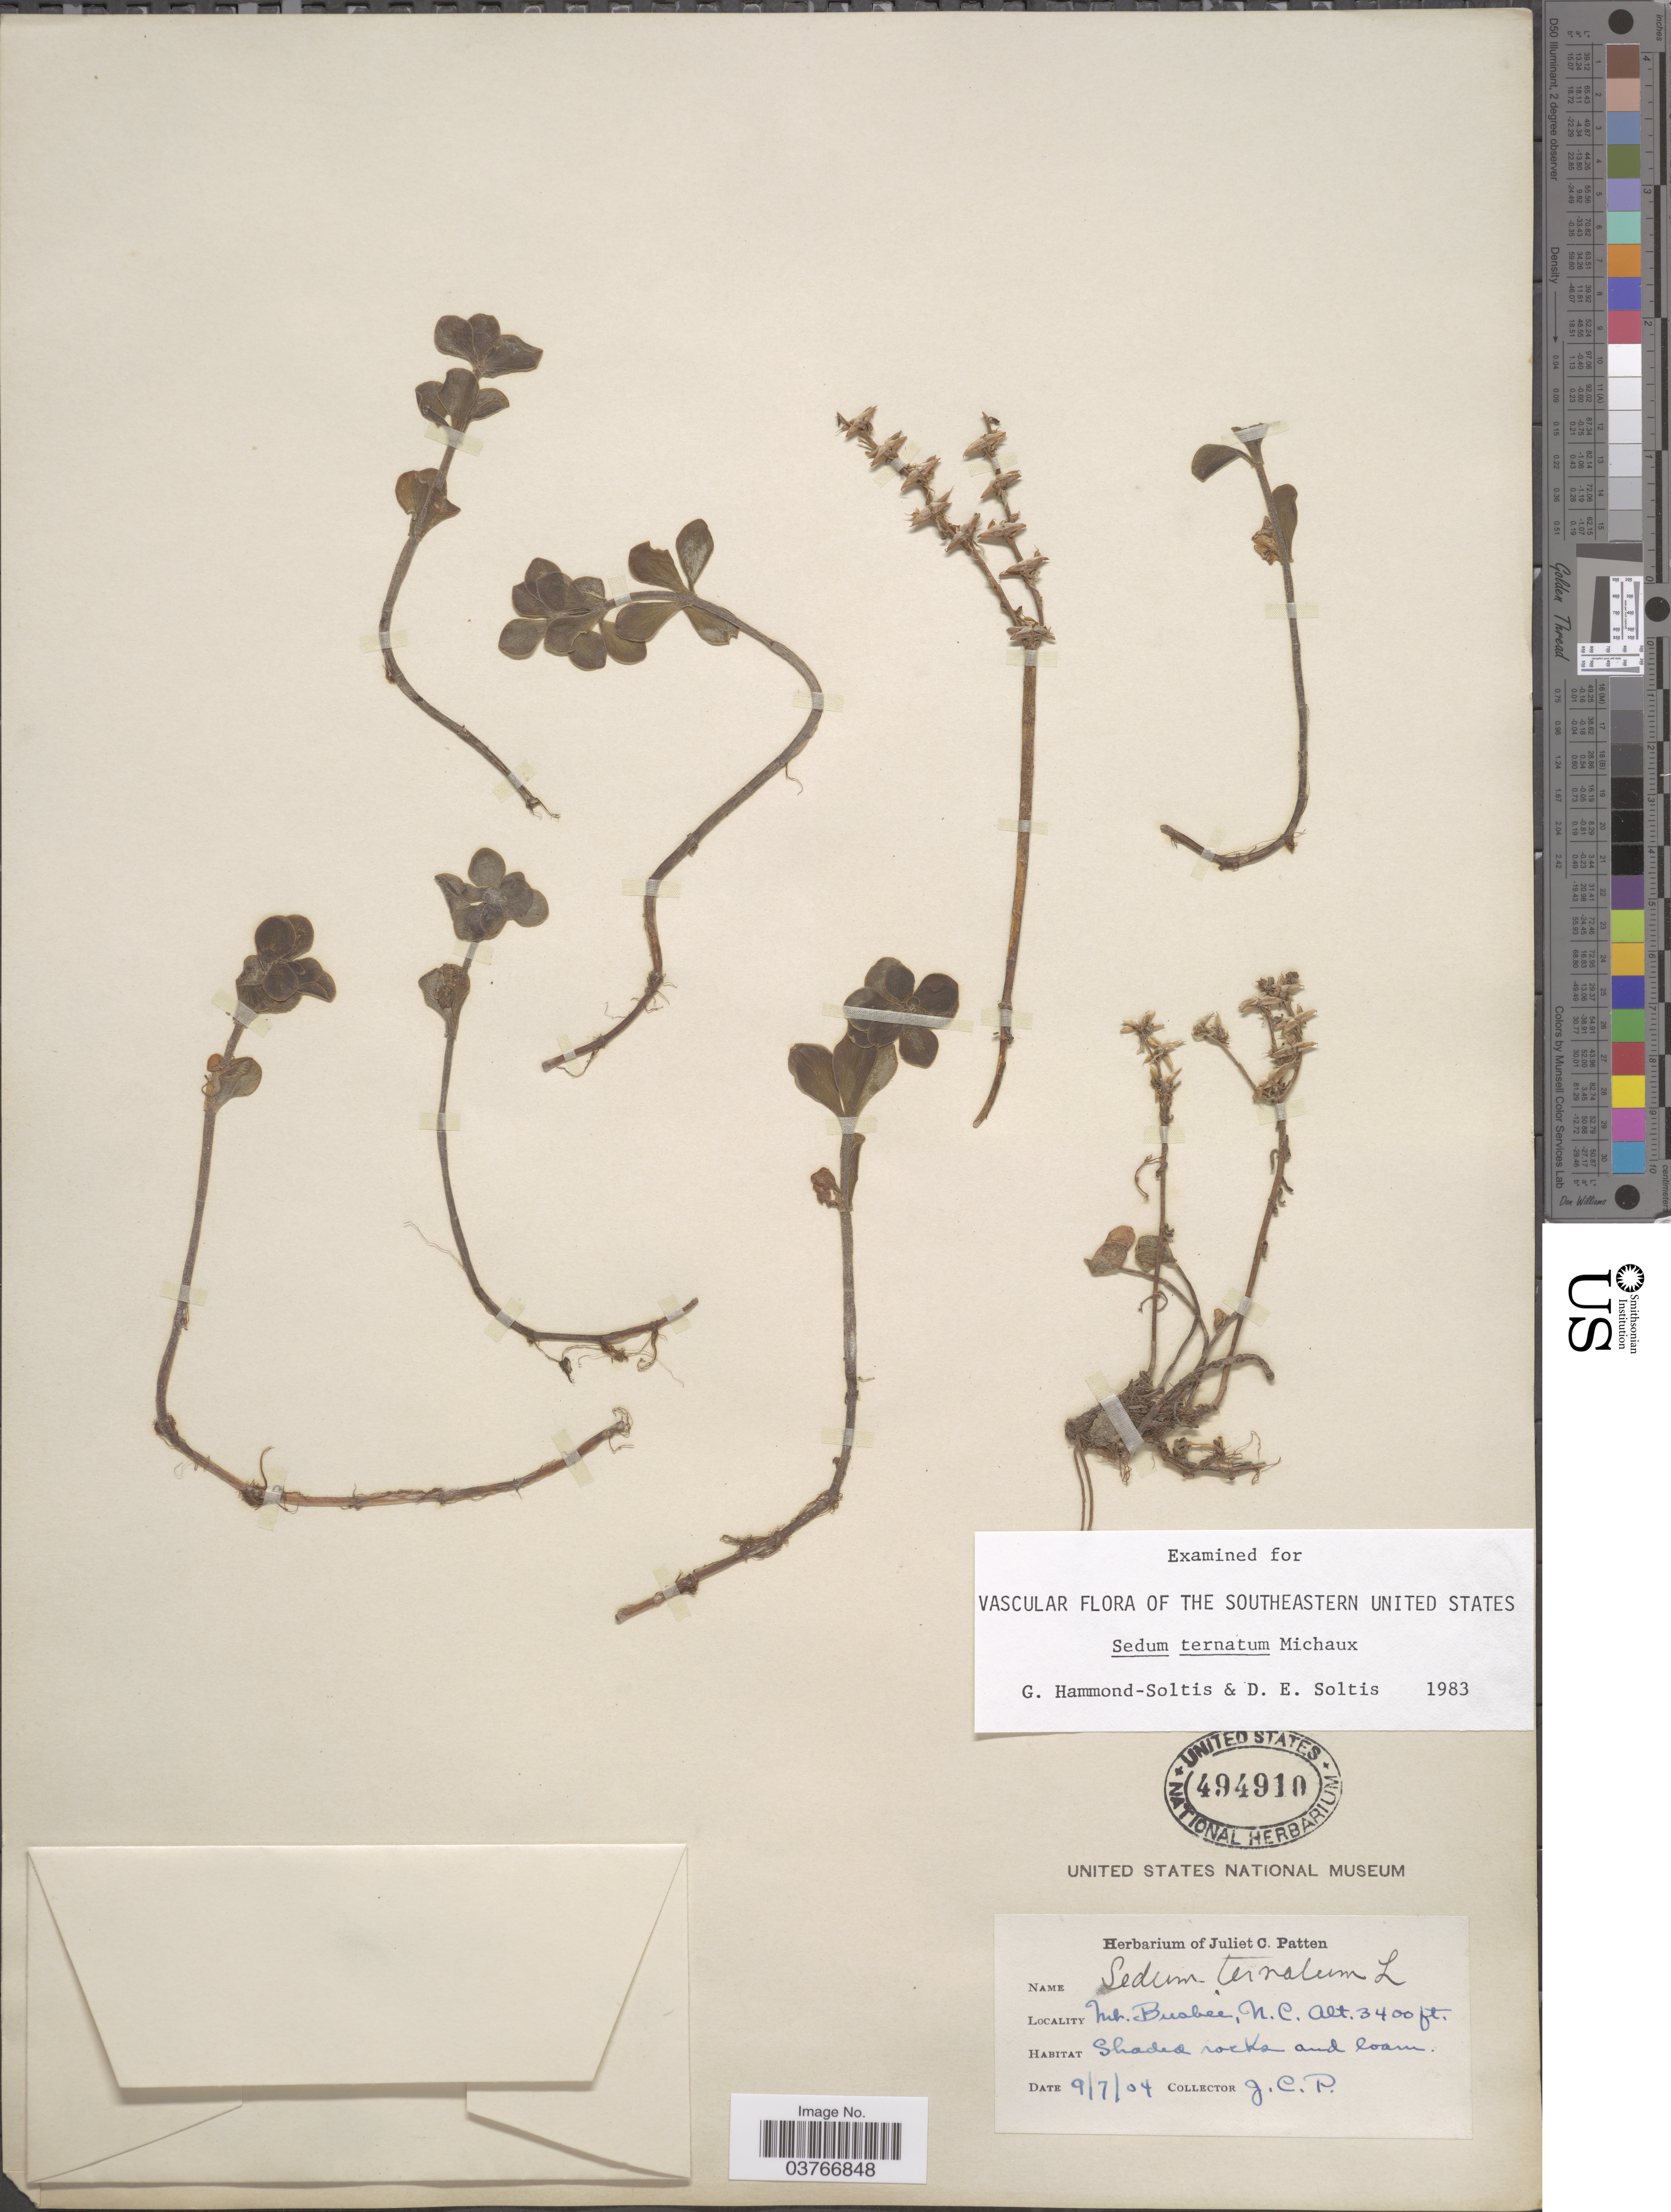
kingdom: Plantae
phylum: Tracheophyta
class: Magnoliopsida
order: Saxifragales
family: Crassulaceae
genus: Sedum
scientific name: Sedum ternatum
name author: Michx.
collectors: J. Patten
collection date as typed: Transcribed d/m/y: 7/9/4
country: United States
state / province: North Carolina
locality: Mt. Busbee.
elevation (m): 1036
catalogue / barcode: US 494910